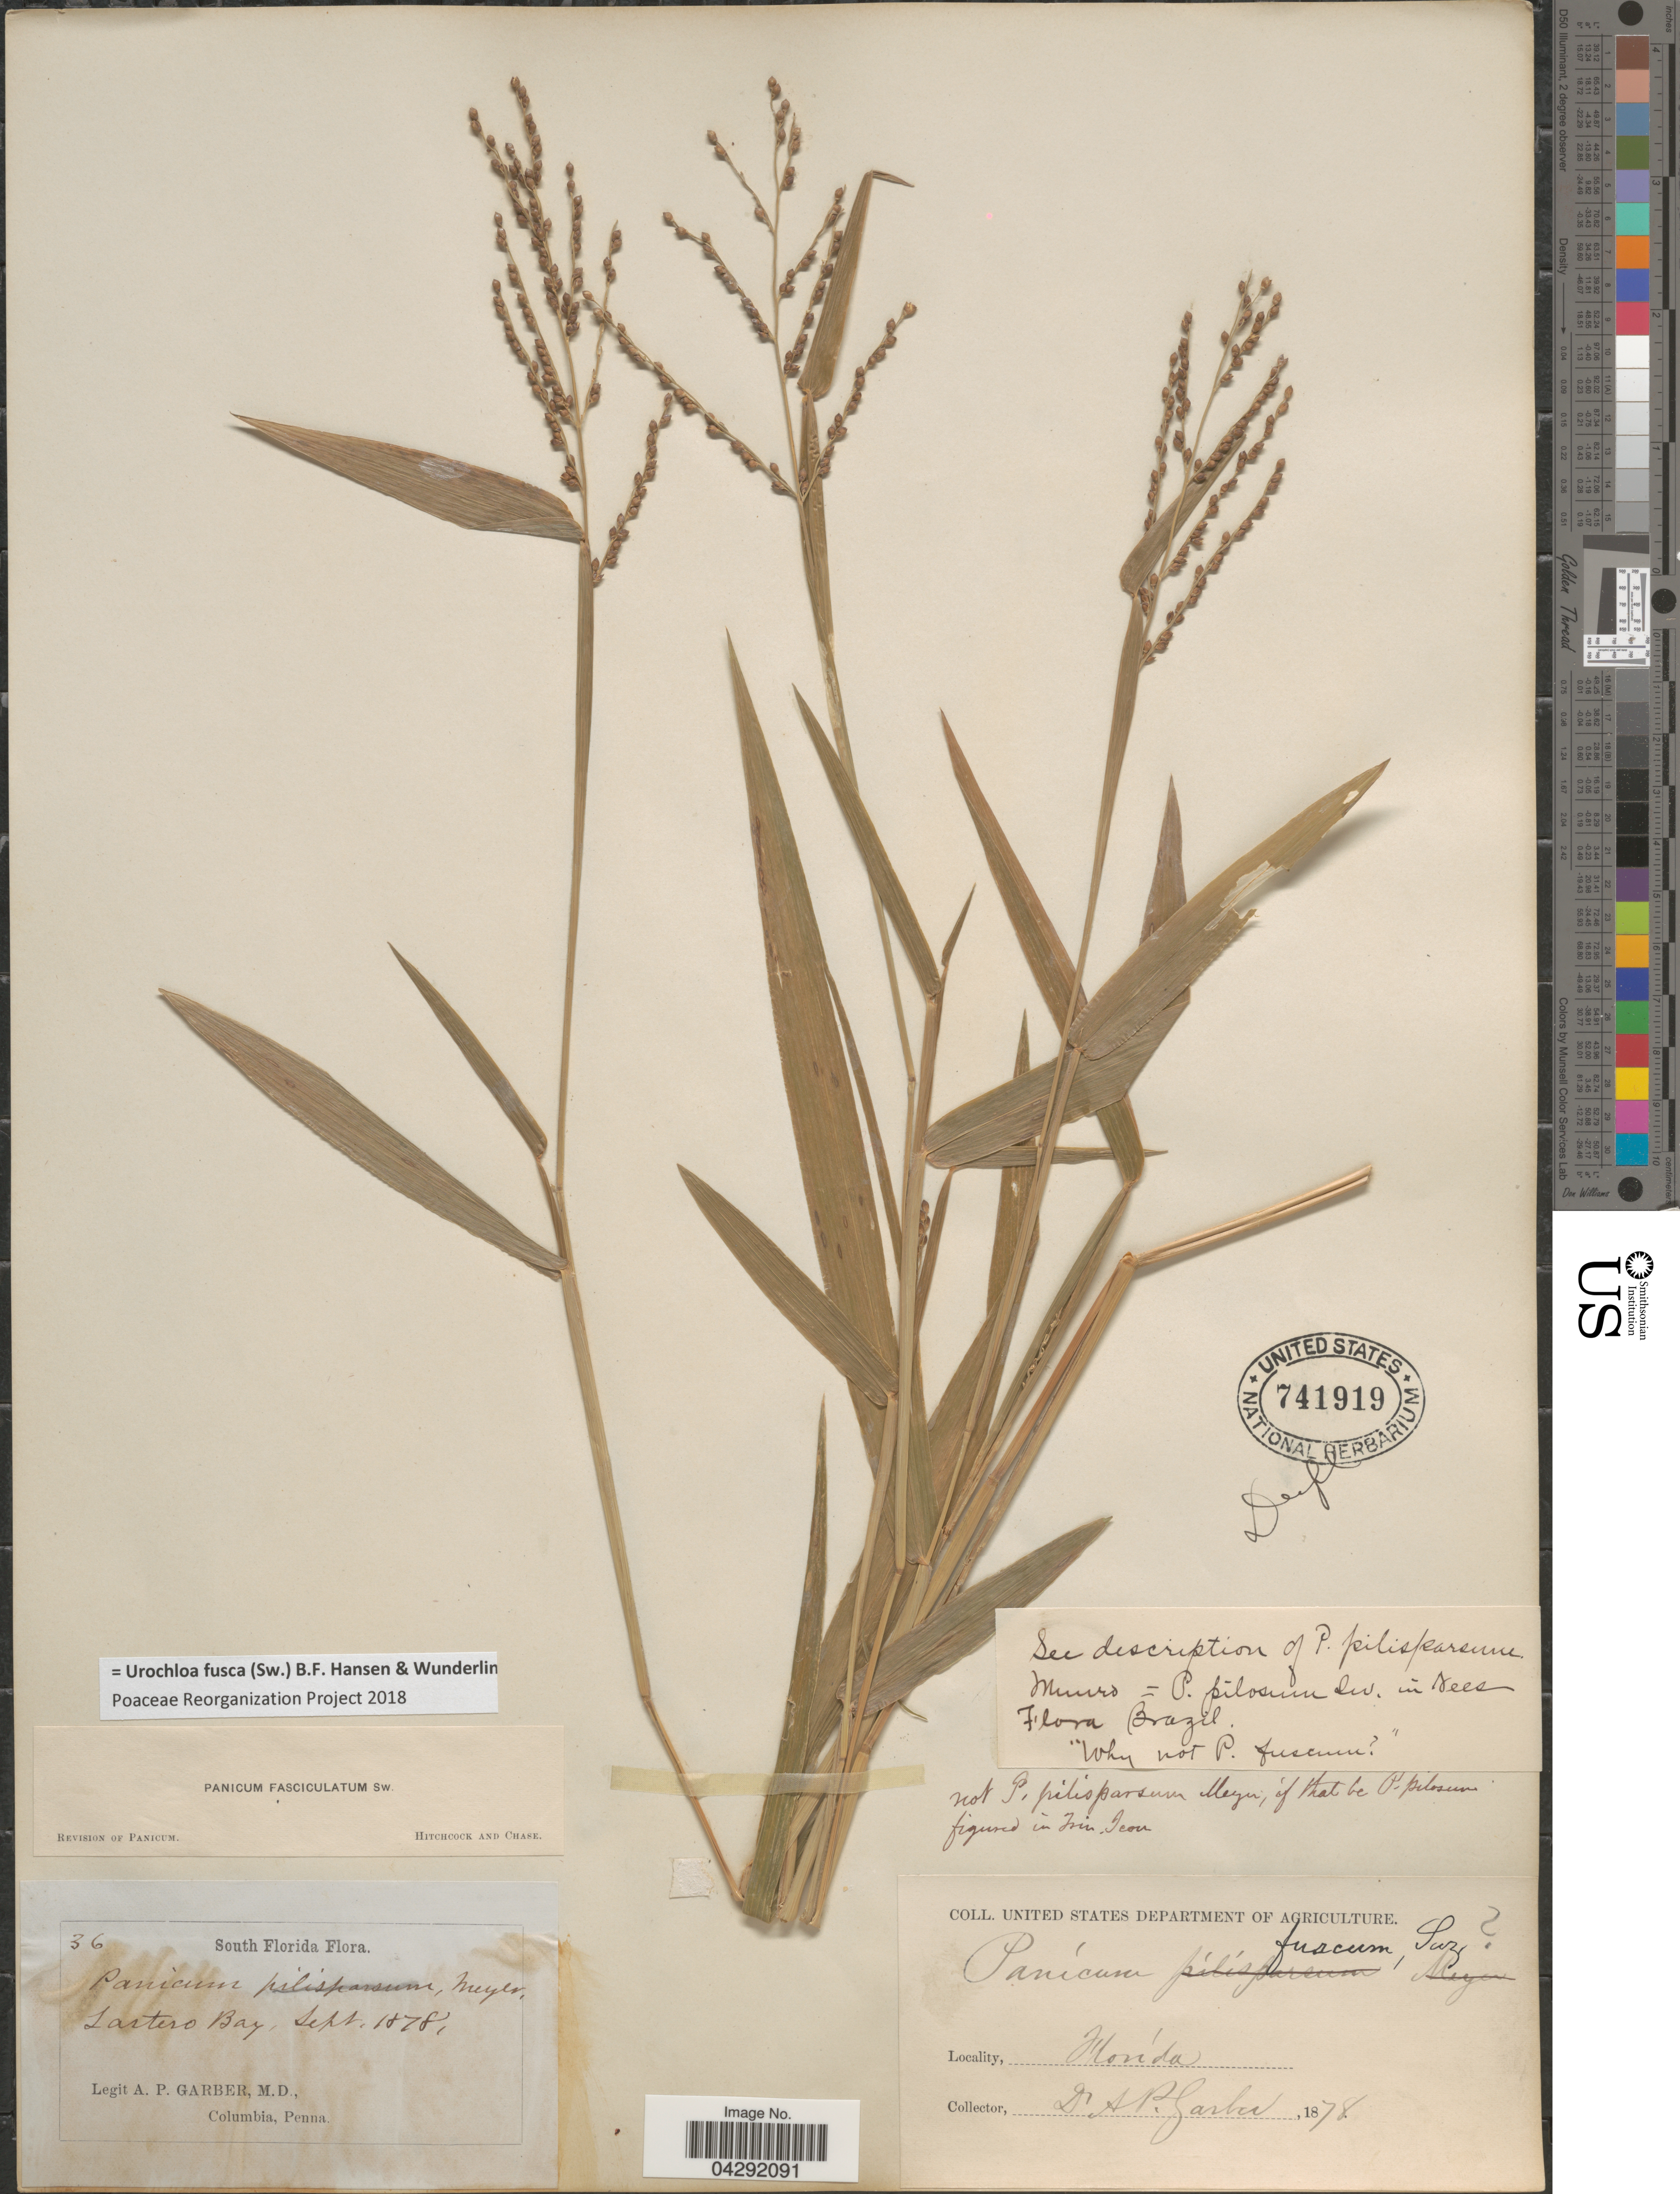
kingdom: Plantae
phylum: Tracheophyta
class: Liliopsida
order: Poales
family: Poaceae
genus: Urochloa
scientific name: Urochloa fusca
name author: (Sw.) B.F. Hansen & Wunderlin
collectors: A. P. Garber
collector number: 36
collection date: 1878-09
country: United States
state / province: Florida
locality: South Florida. Lastero Bay.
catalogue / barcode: US 741919